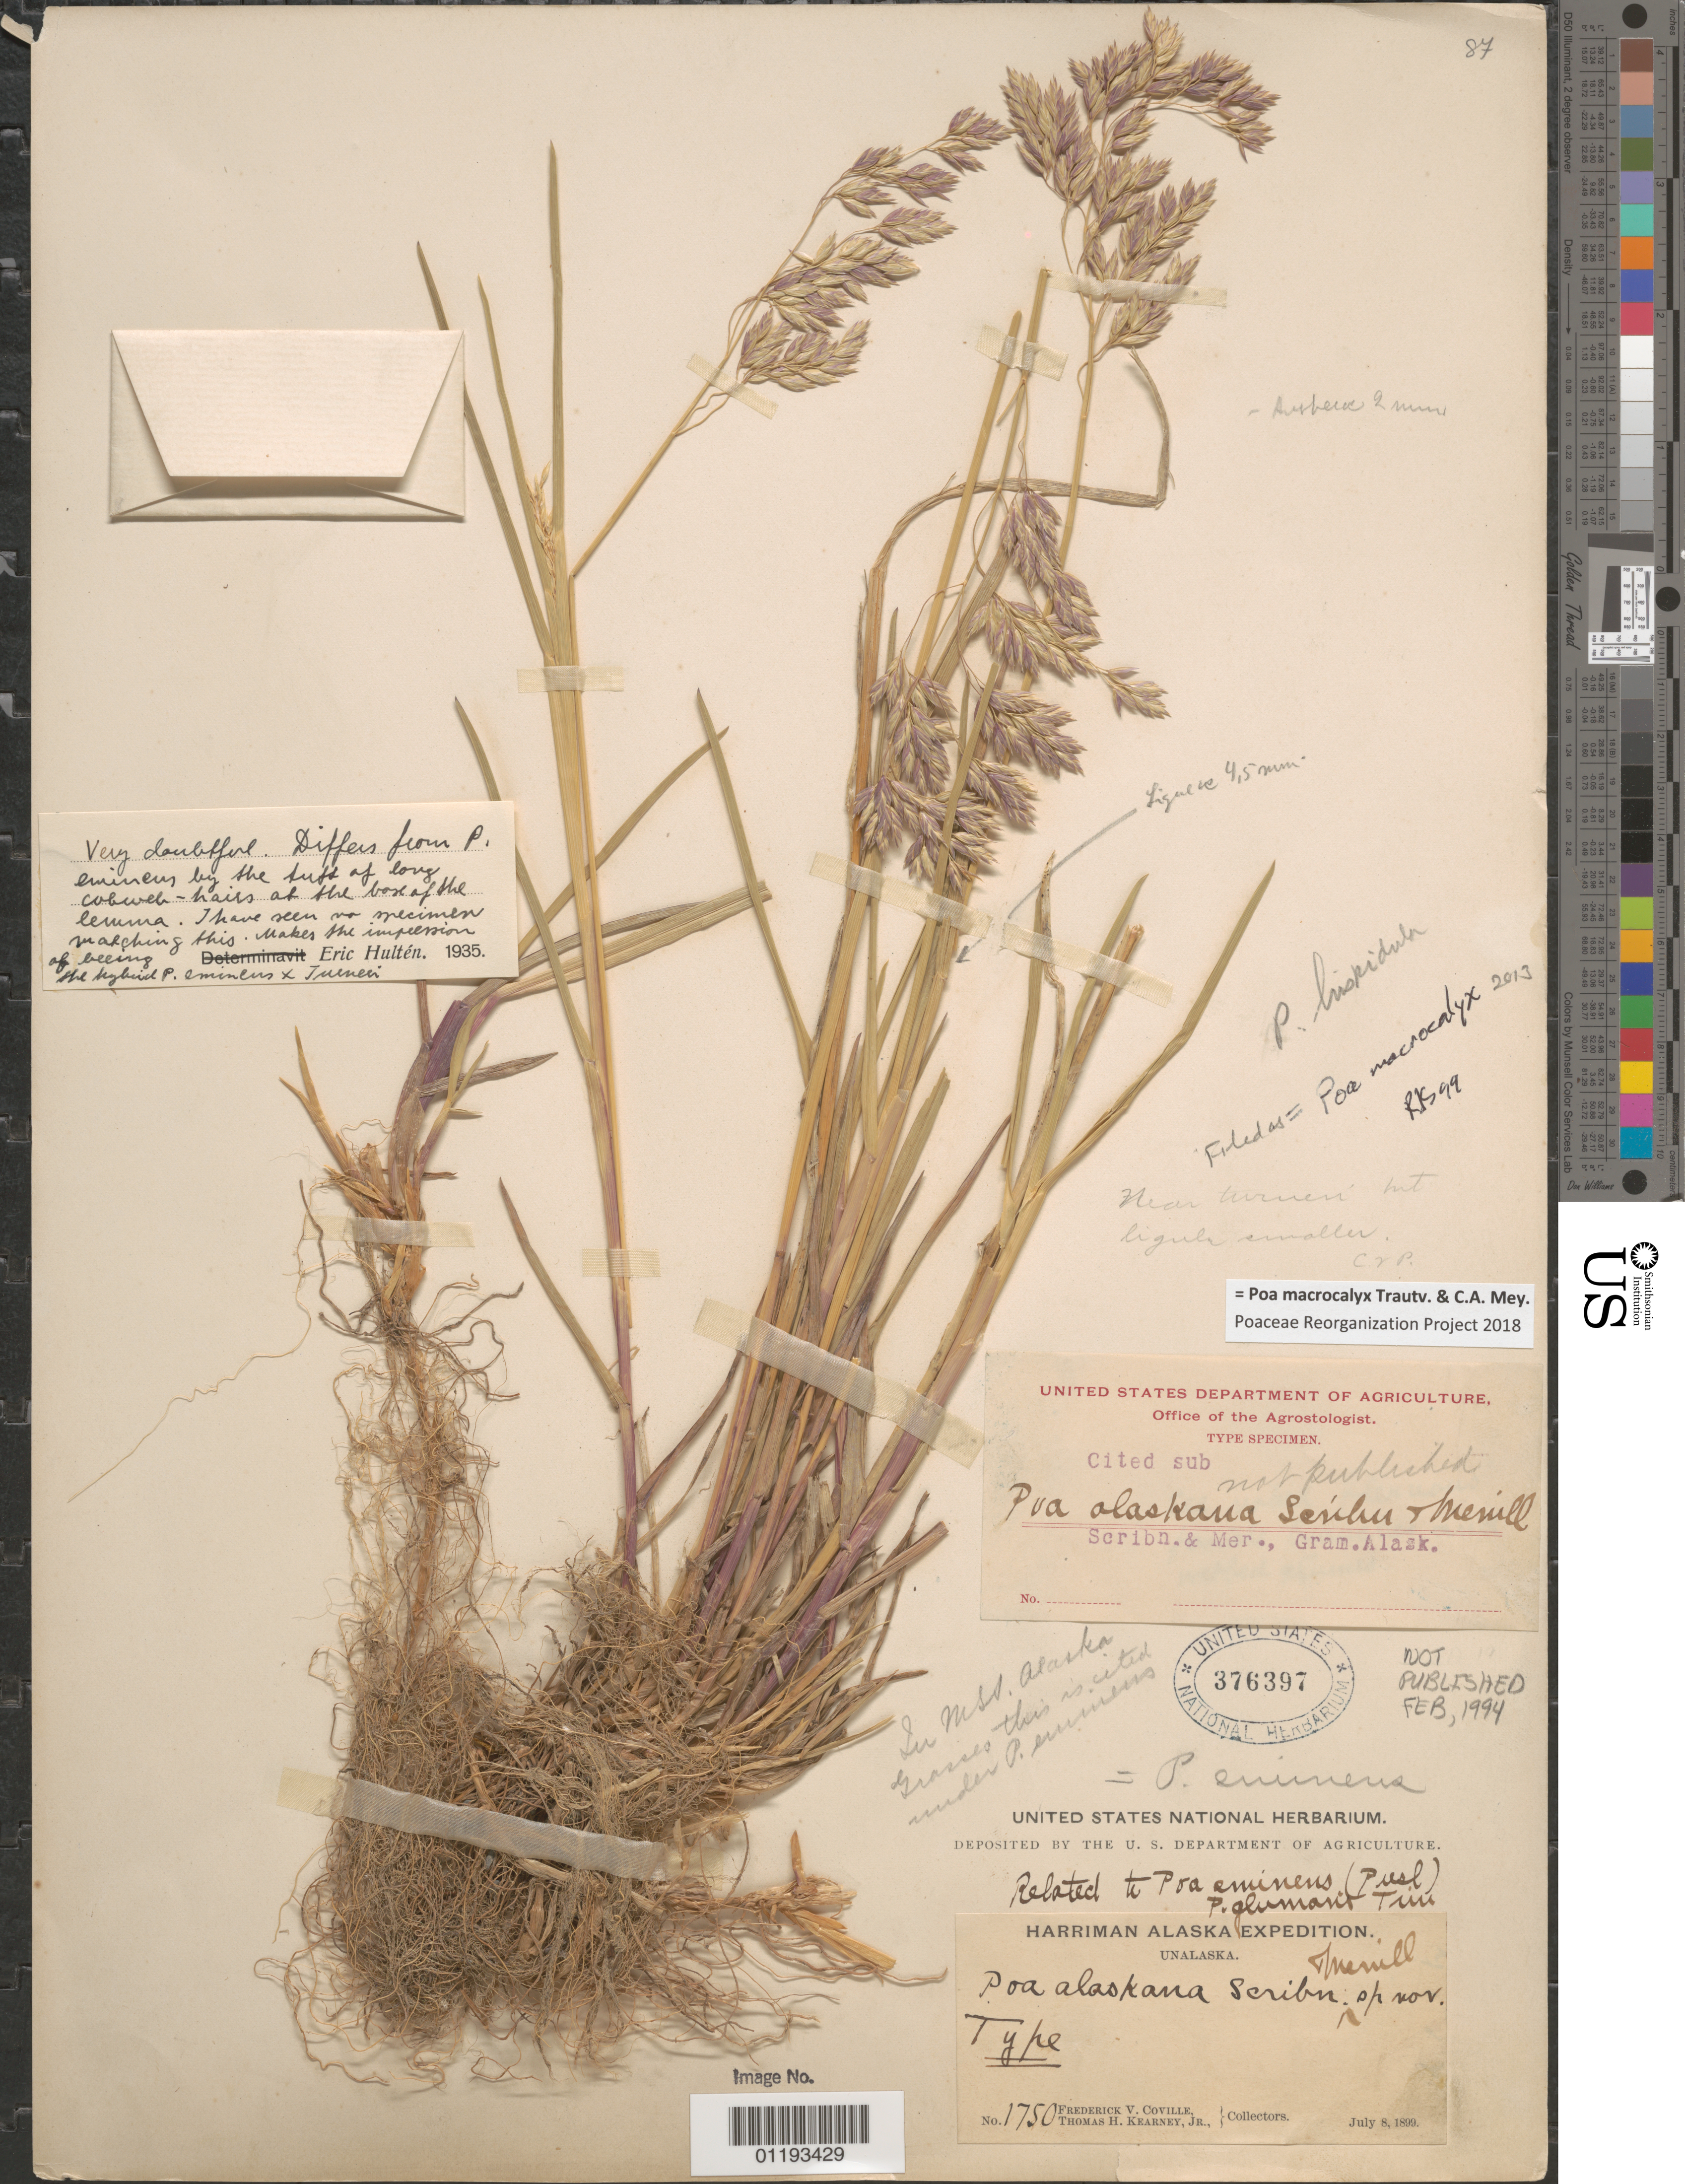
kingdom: Plantae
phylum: Tracheophyta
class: Liliopsida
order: Poales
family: Poaceae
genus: Poa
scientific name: Poa macrocalyx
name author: Trautv. & C.A. Mey.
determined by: Poaceae Reorganization Project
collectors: F. V. Coville & T. H. Kearney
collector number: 1750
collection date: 1899-07-08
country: United States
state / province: Alaska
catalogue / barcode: US 376397